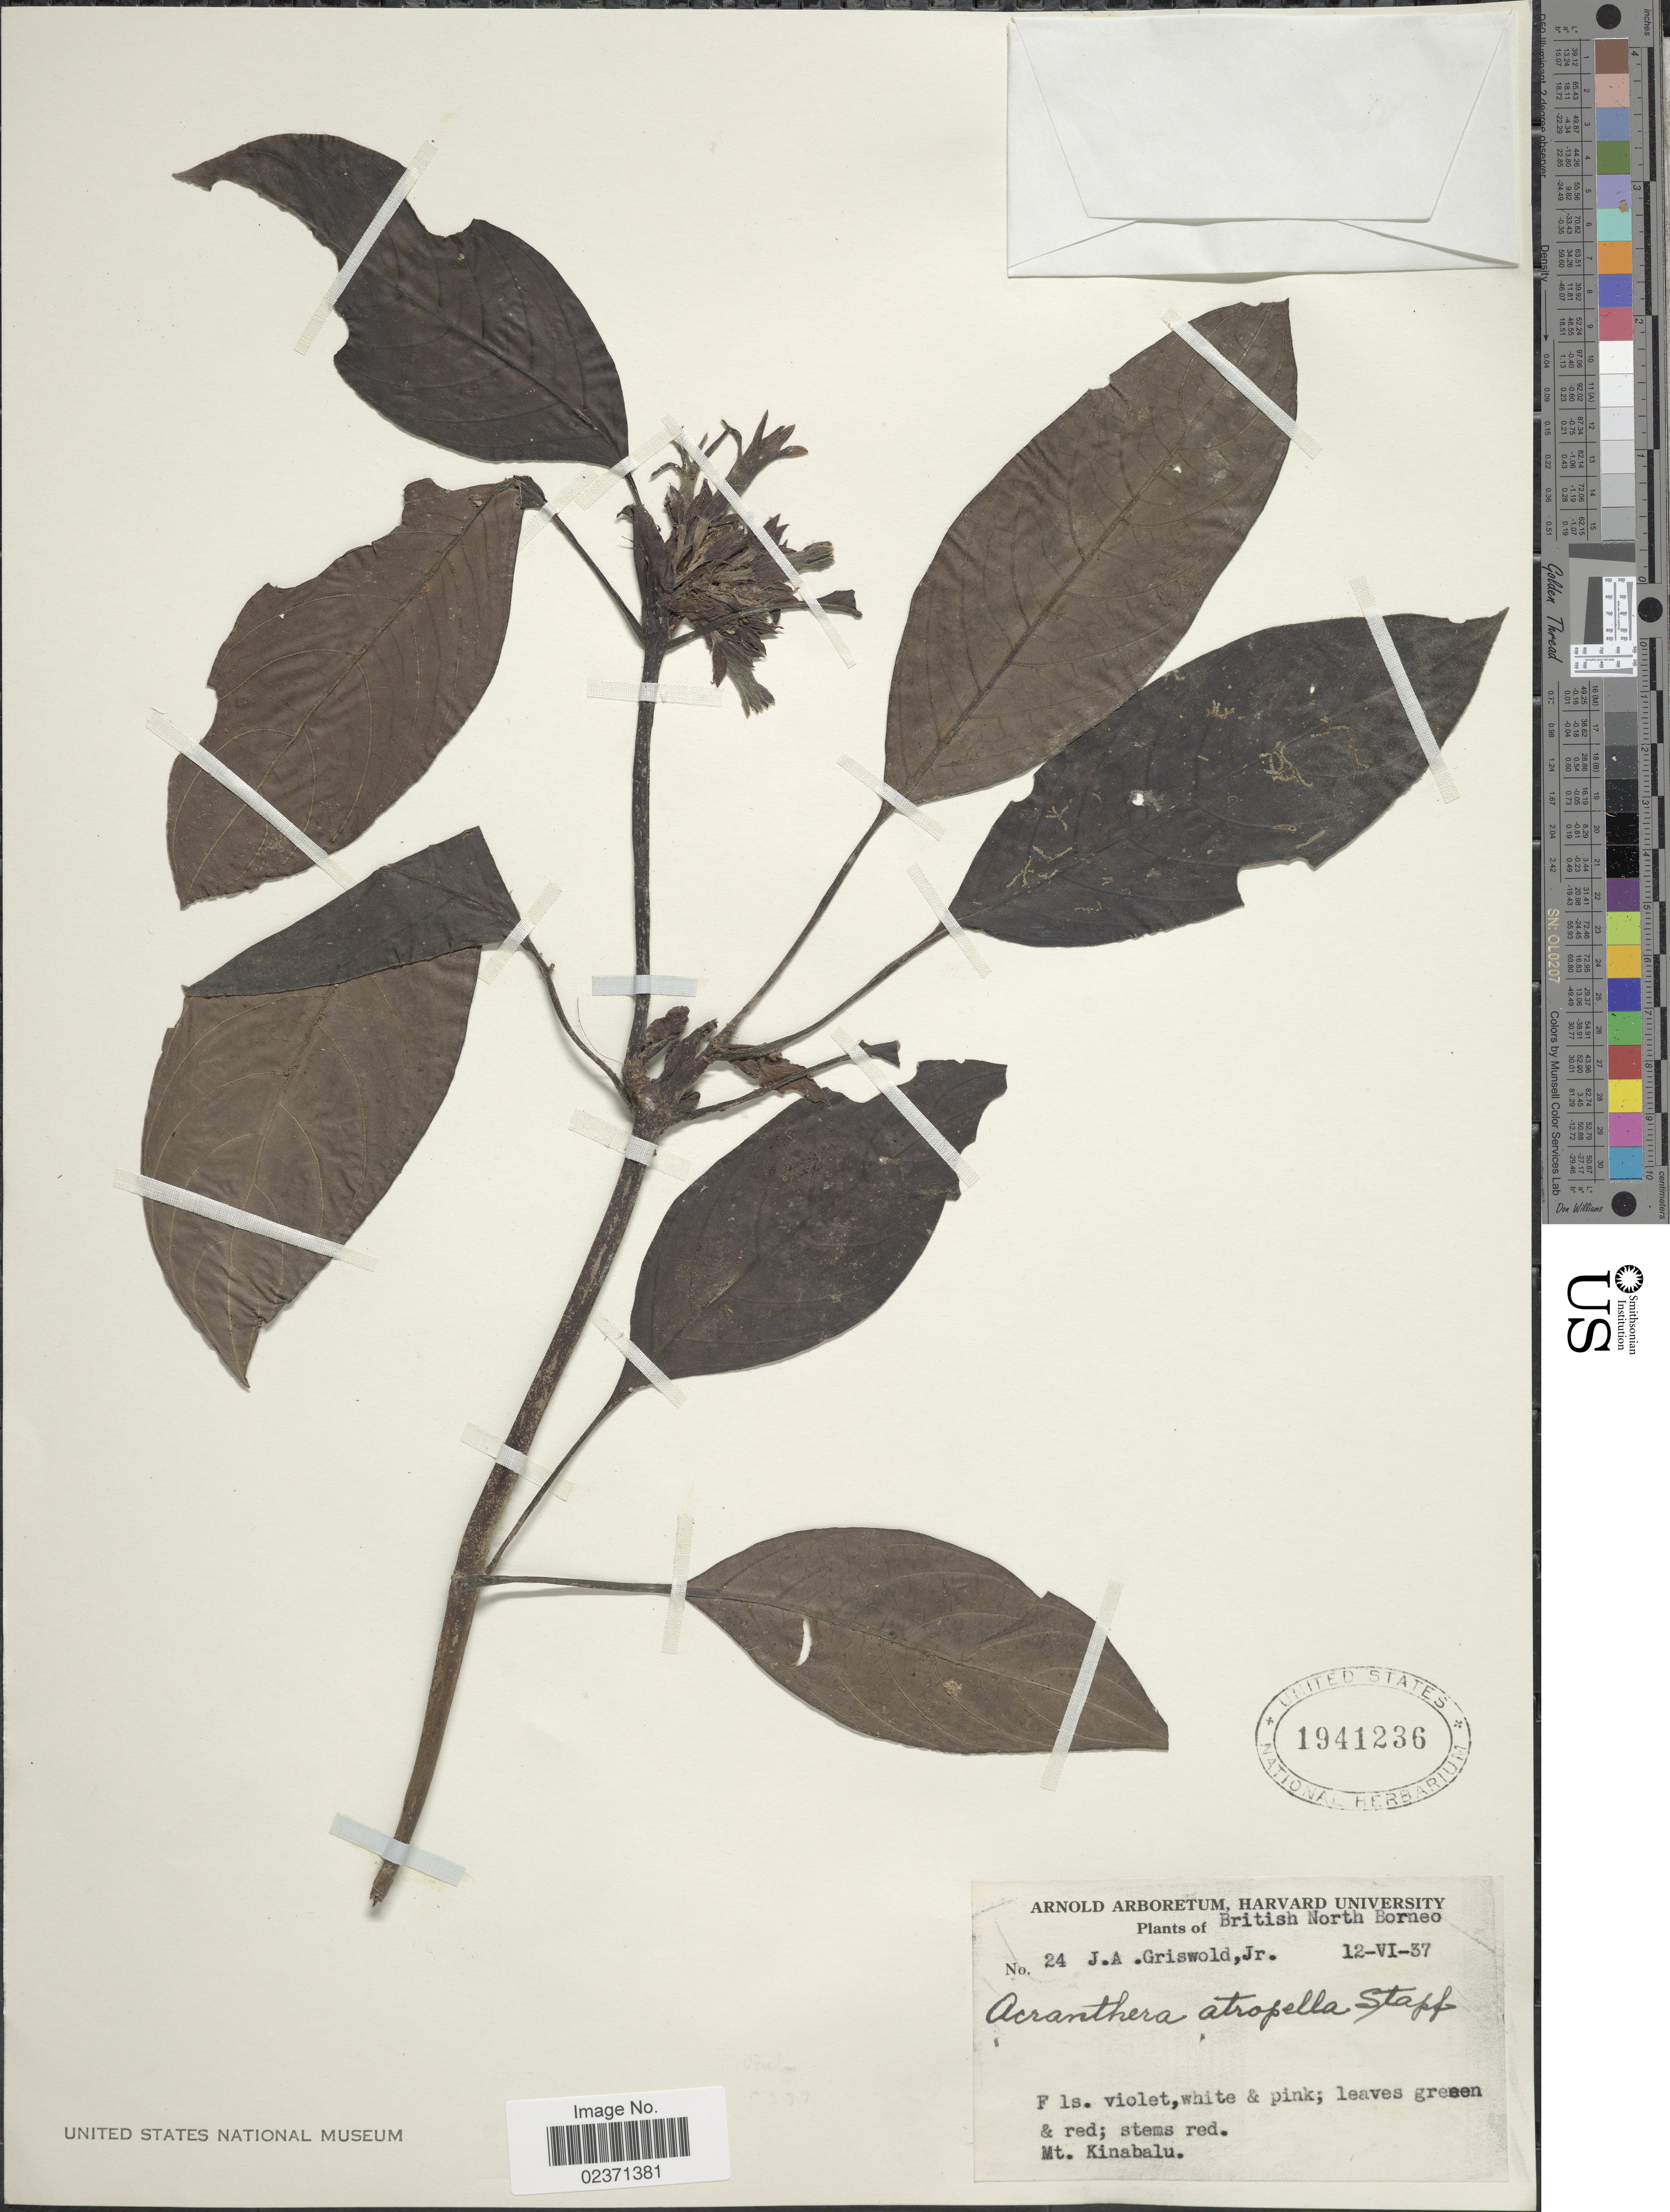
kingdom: Plantae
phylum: Tracheophyta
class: Magnoliopsida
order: Gentianales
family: Rubiaceae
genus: Acranthera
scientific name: Acranthera atropella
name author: Stapf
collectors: J. Griswold Jr.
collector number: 24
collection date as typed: Transcribed d/m/y: 12/6/37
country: Malaysia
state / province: Sabah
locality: British North Borneo. Mt. Kinabalu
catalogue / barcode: US 1941236